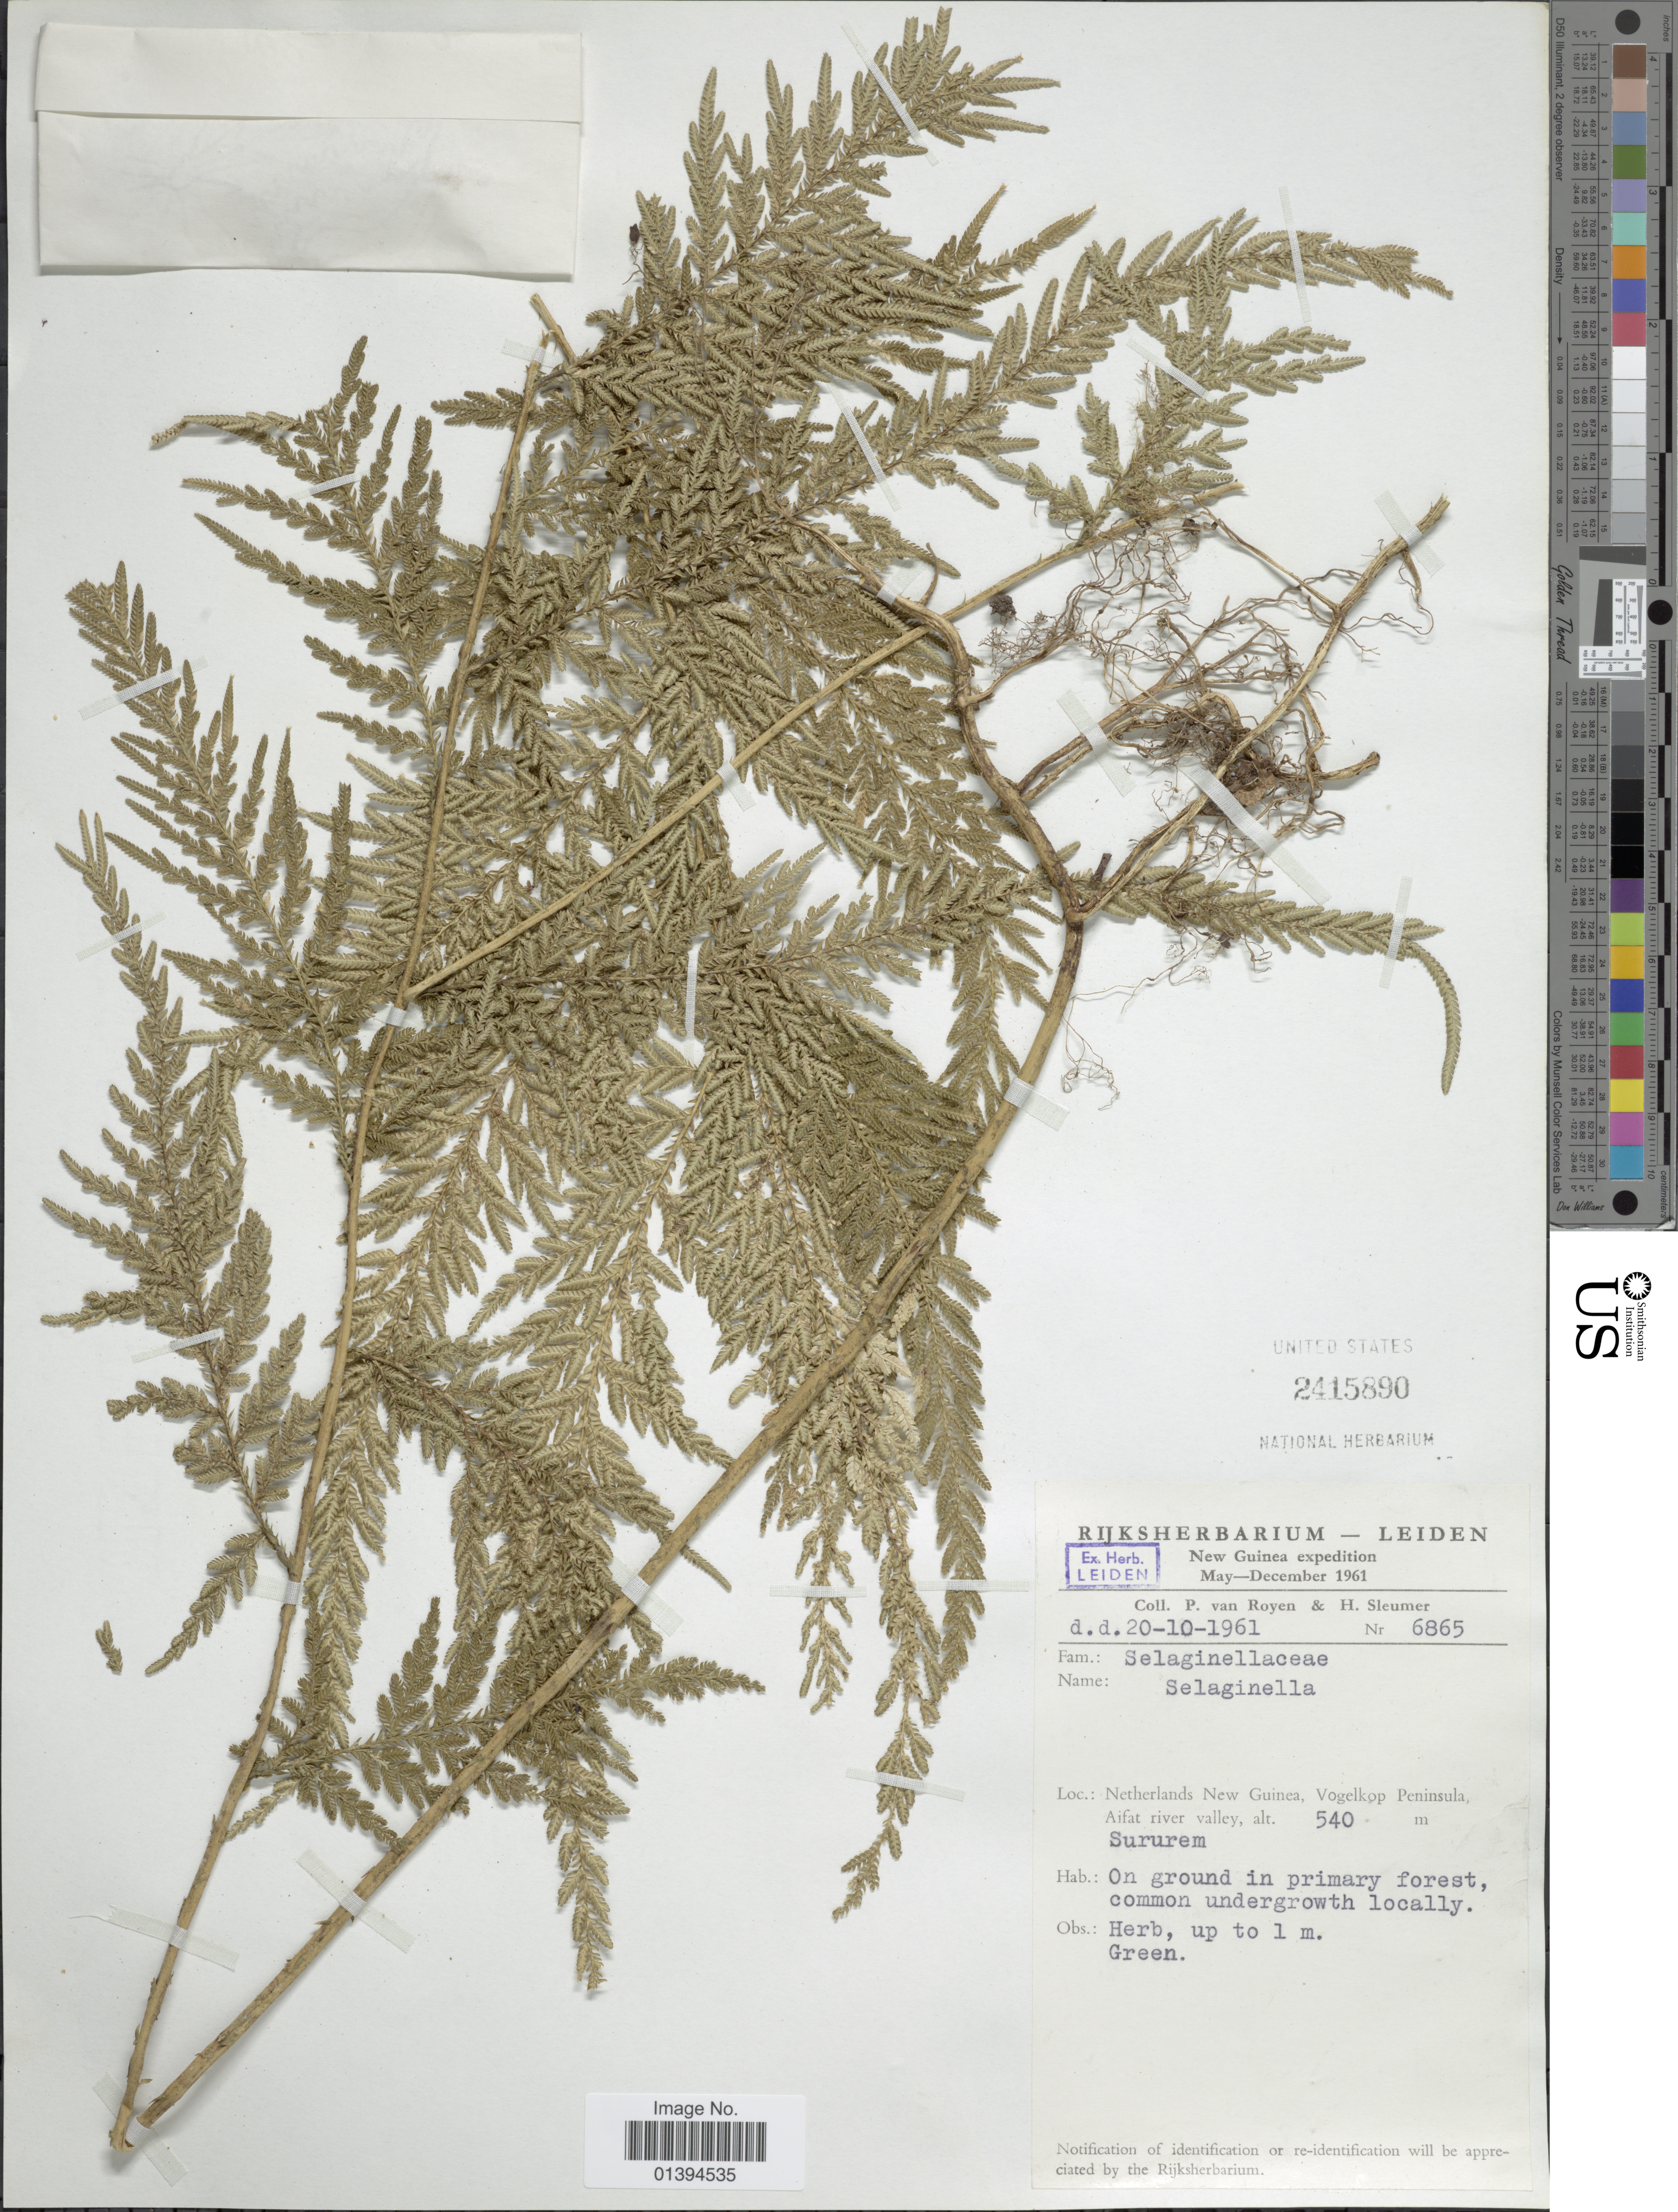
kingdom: Plantae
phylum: Tracheophyta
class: Lycopodiopsida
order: Selaginellales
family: Selaginellaceae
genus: Selaginella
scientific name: Selaginella sp.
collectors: P. van Royen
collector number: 6865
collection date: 1961-10-20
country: Indonesia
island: New Guinea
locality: Netherlands New Guinea, Vogelkop Peninsula, Aifat river valley, Sururem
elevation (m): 540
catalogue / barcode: US 2415890